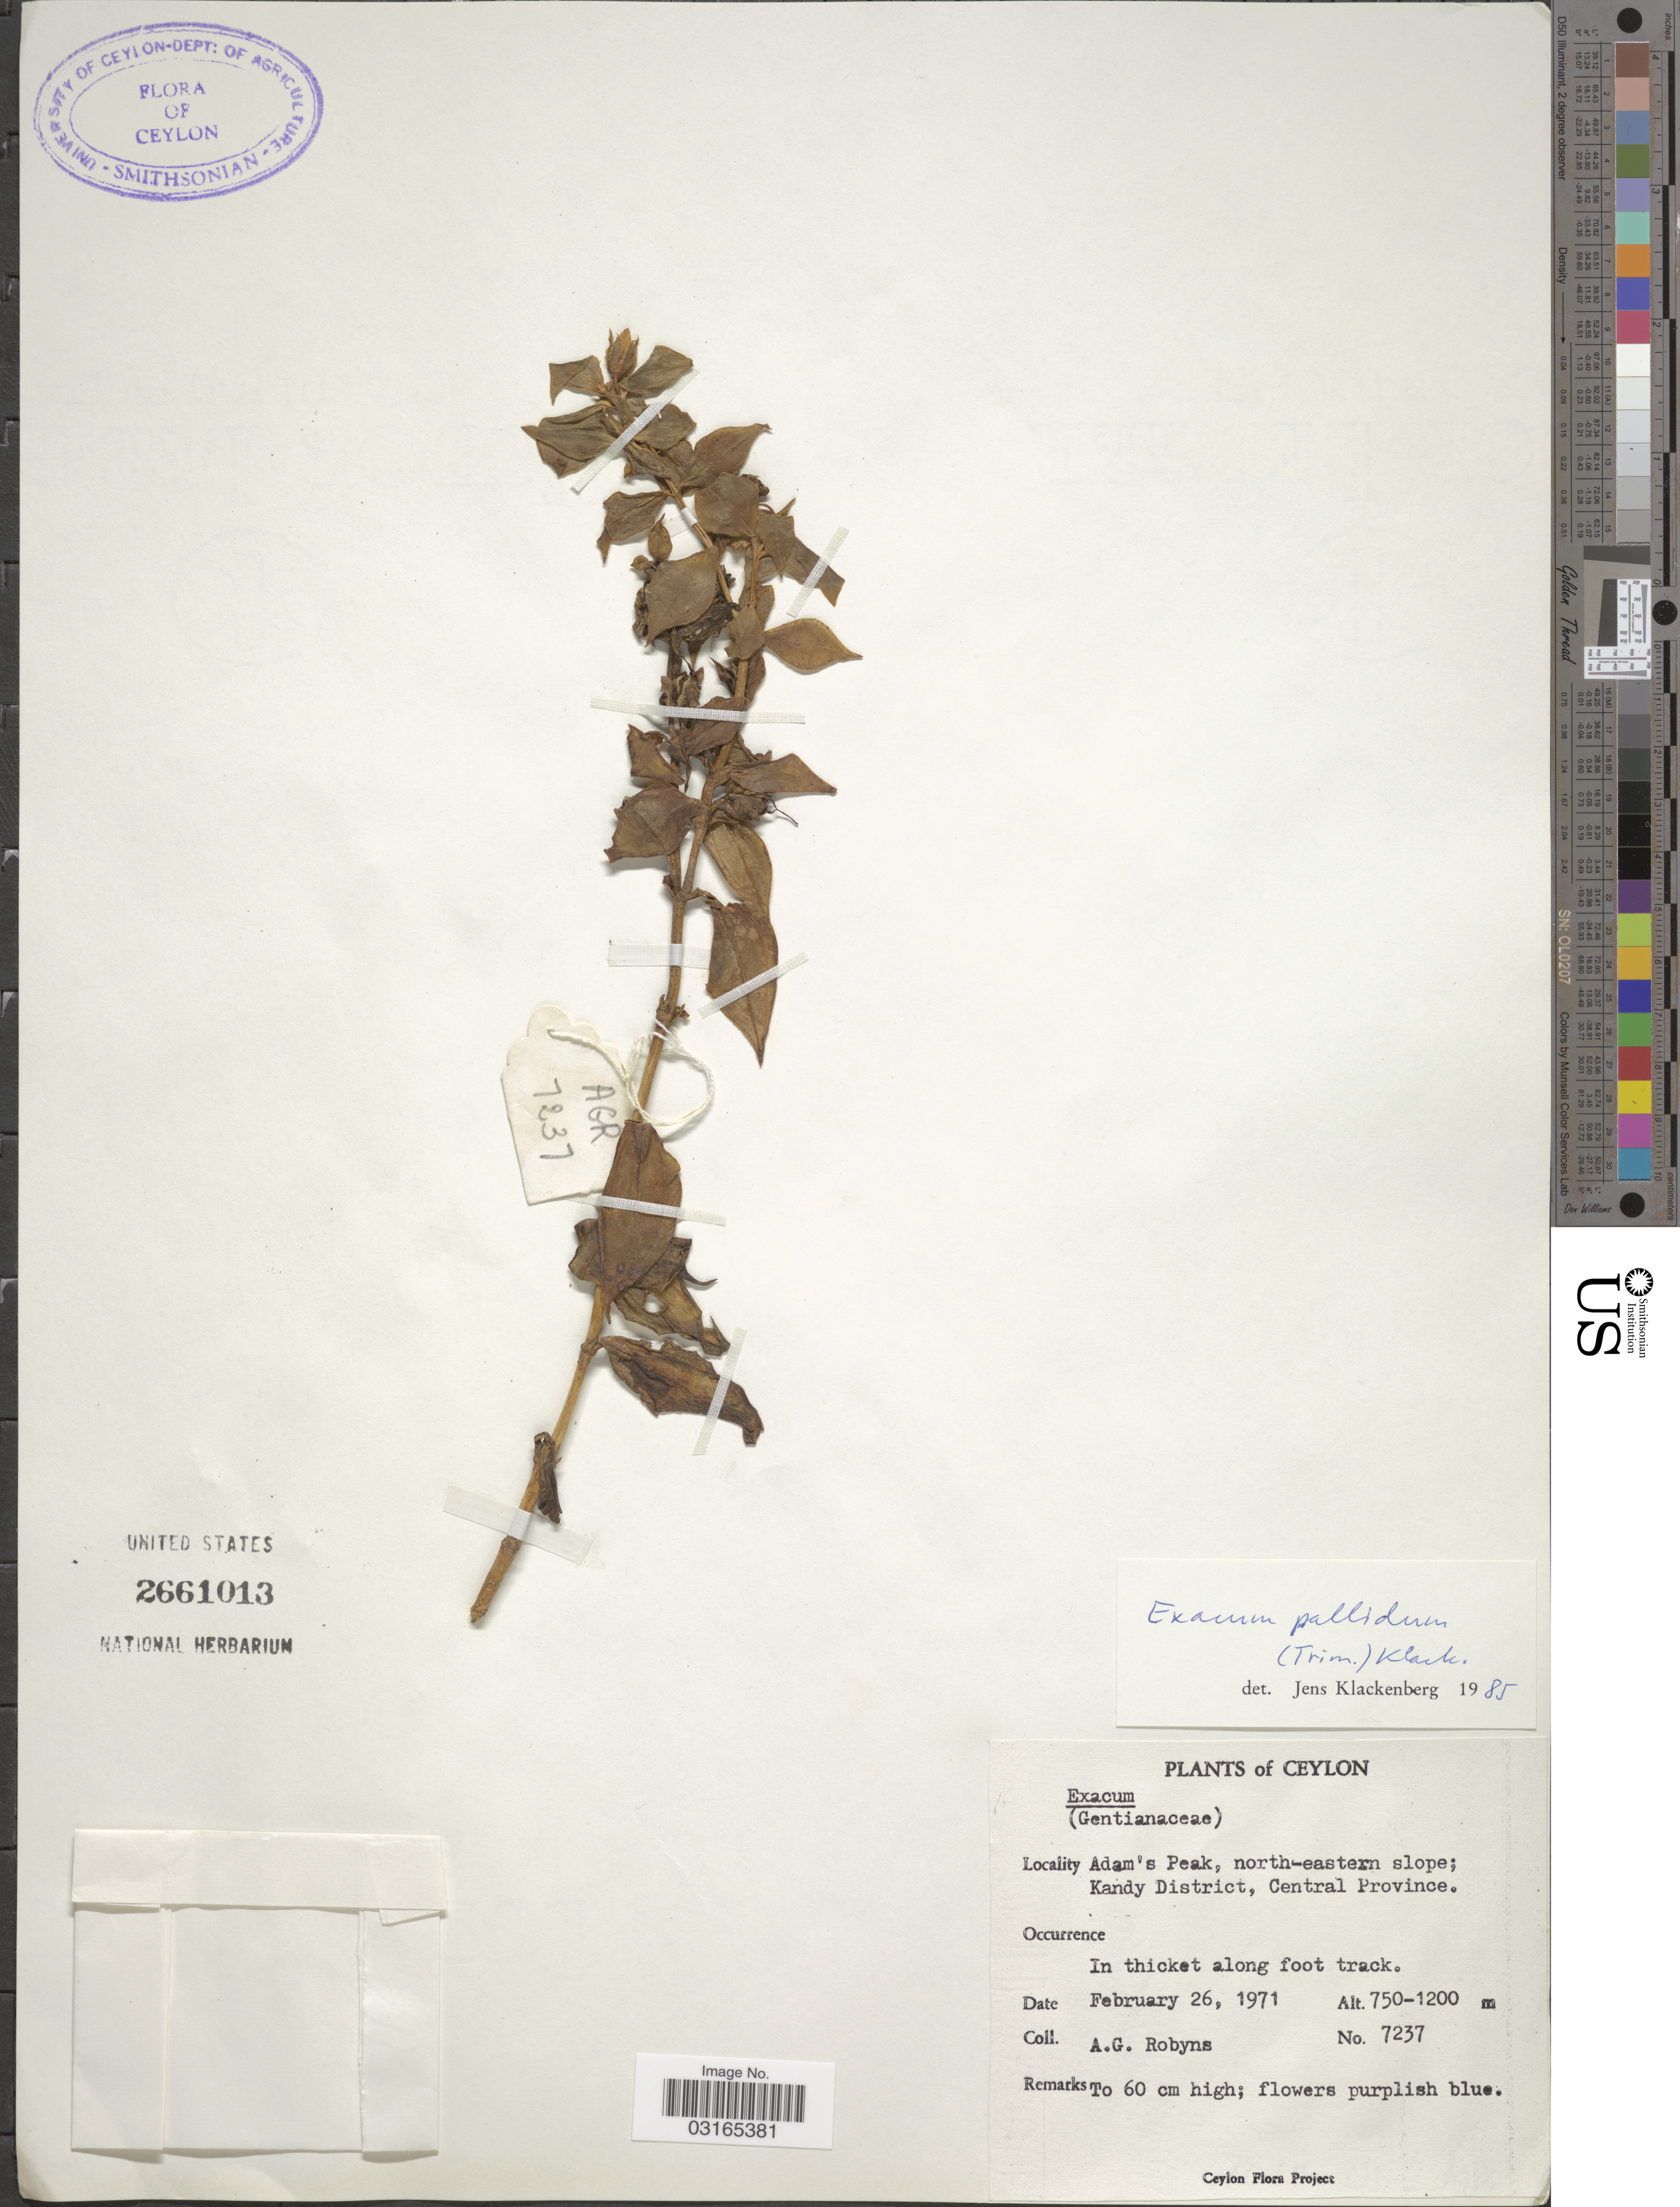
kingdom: Plantae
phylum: Tracheophyta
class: Magnoliopsida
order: Gentianales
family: Gentianaceae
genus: Exacum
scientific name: Exacum pallidum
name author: (Trimen) Klack.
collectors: A. G. Robyns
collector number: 7237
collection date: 1971-02-26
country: Sri Lanka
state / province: Central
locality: Ceylon. Adam's Peak, north-eastern slope; Kandy District.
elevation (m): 750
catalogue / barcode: US 2661013